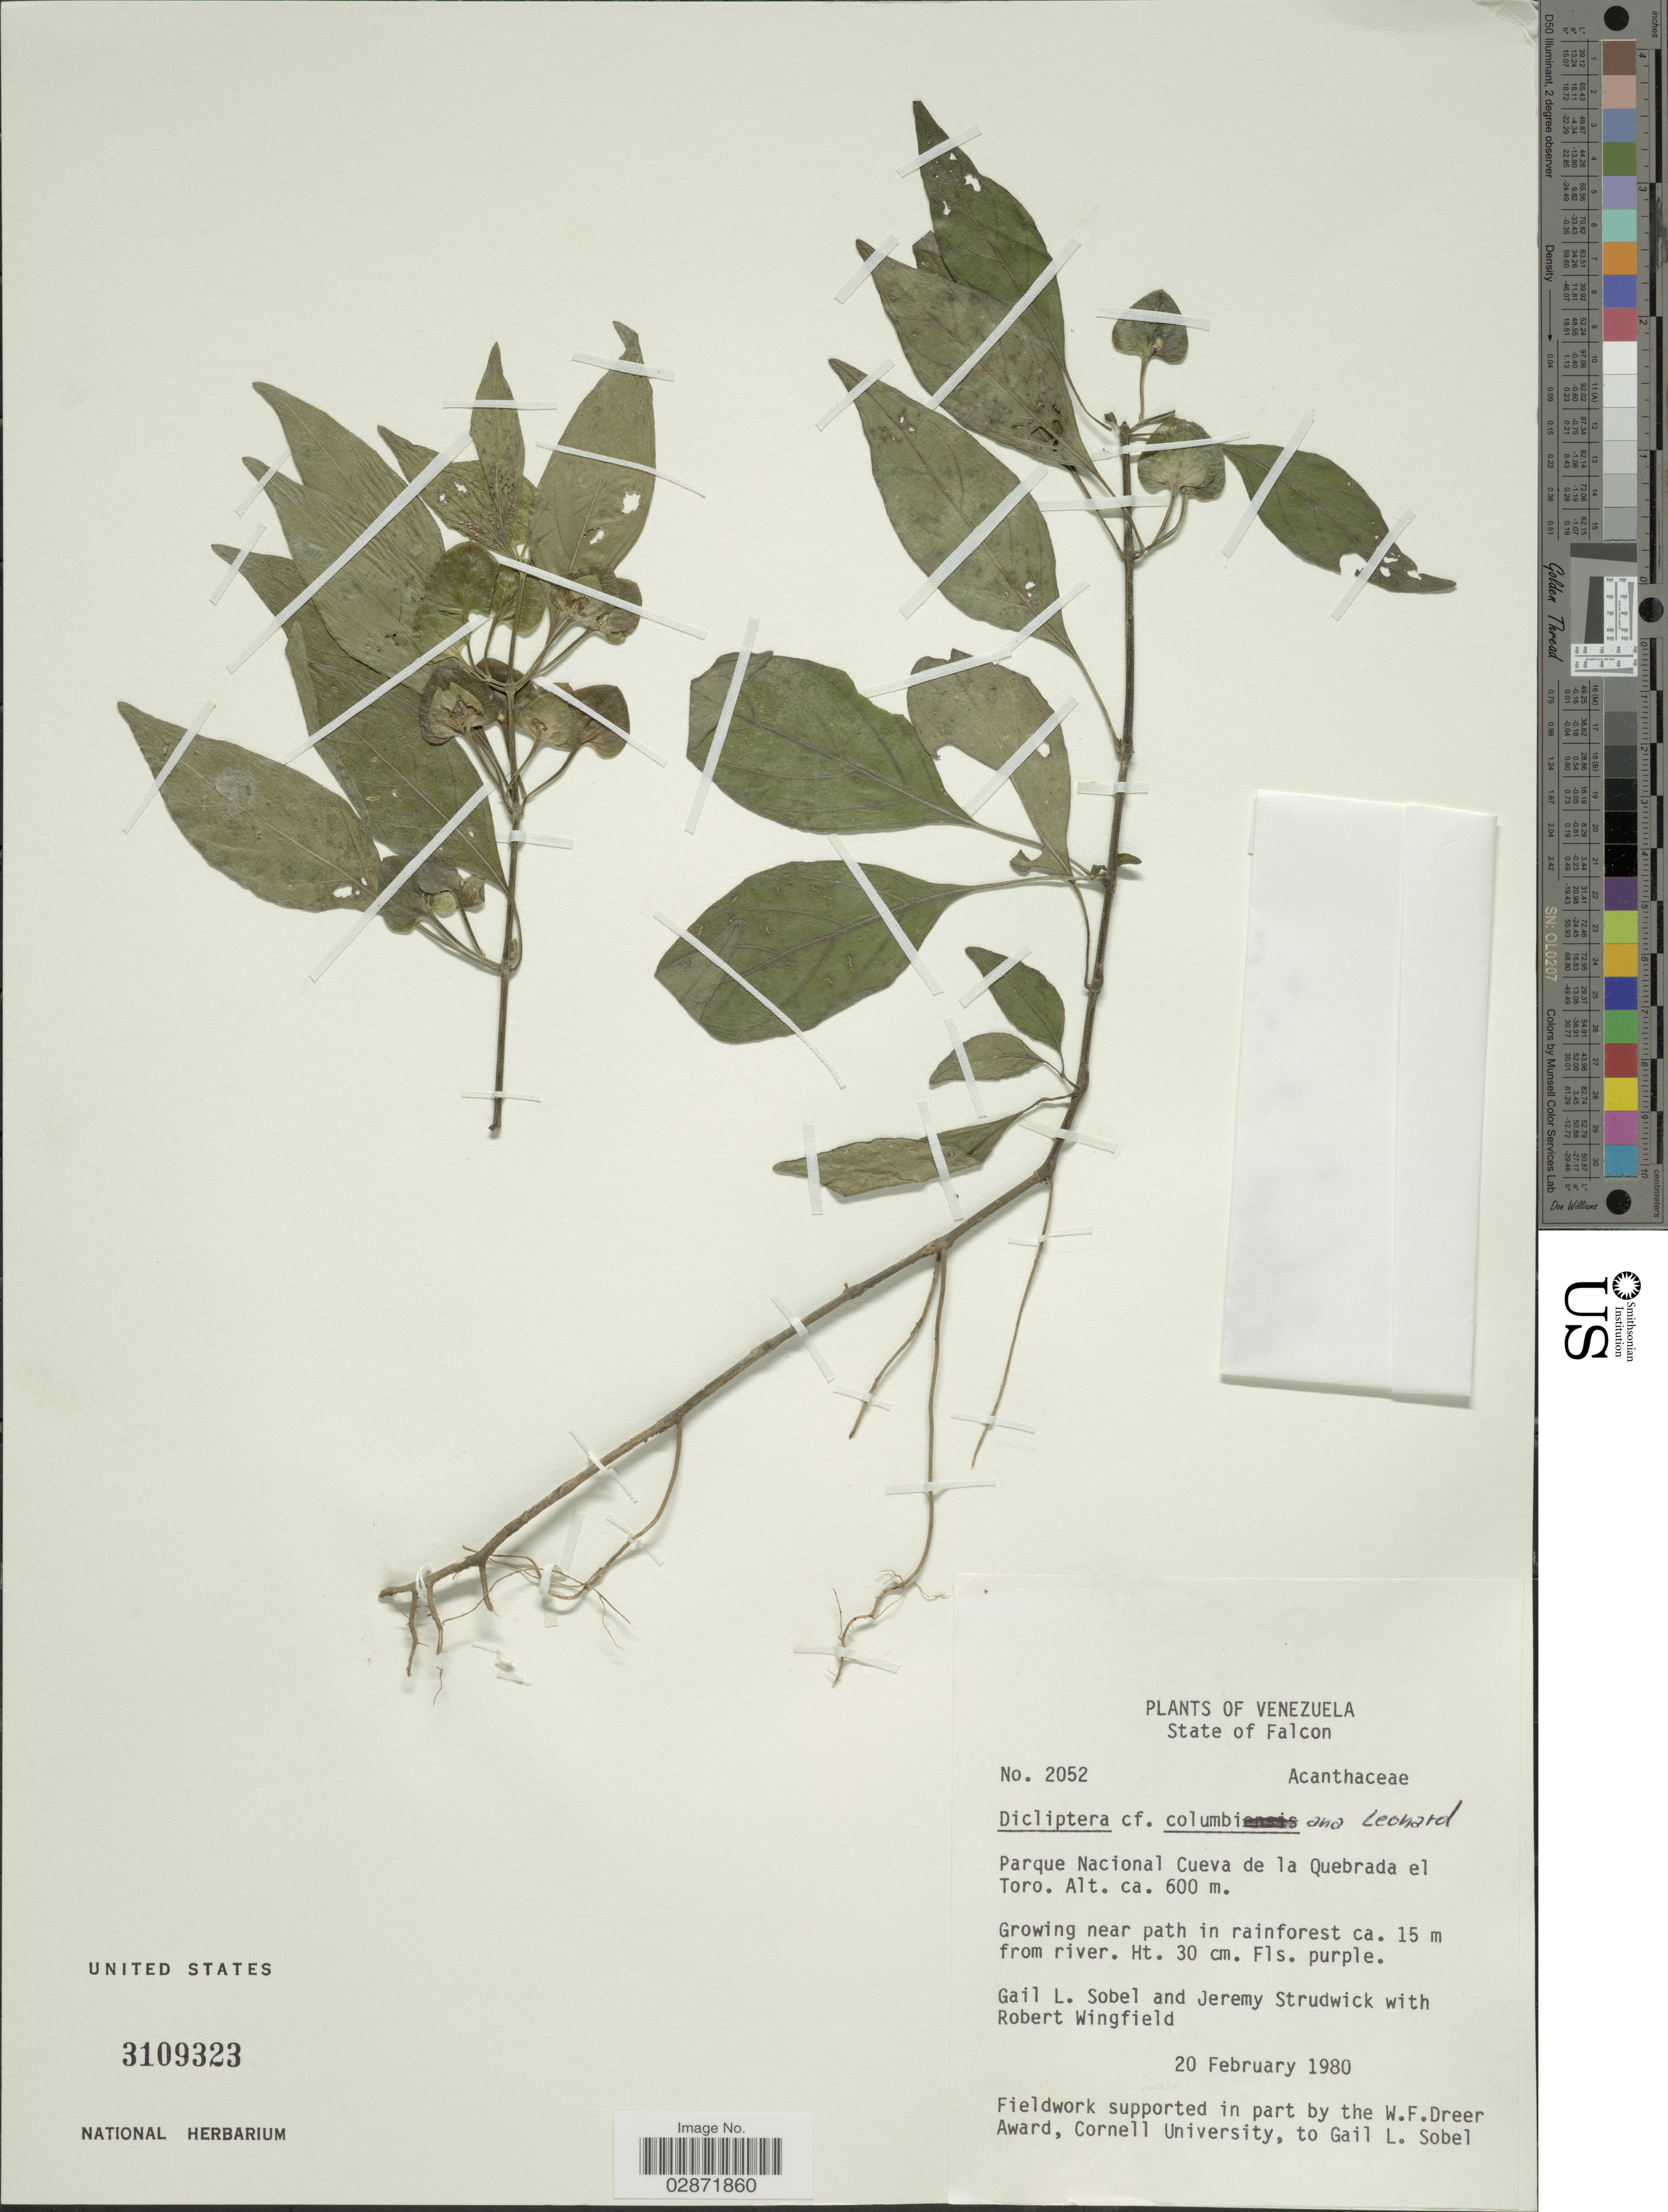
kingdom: Plantae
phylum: Tracheophyta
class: Magnoliopsida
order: Lamiales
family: Acanthaceae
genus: Dicliptera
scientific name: Dicliptera columbiana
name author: Leonard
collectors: G. L. Sobel, J. J. Strudwick & R. C. Wingfield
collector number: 2052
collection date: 1980-02-20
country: Venezuela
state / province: Falcón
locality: State of Falcon, Parque Nacional Cueva de la Quebrada el Toro.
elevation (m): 600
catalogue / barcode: US 3109323